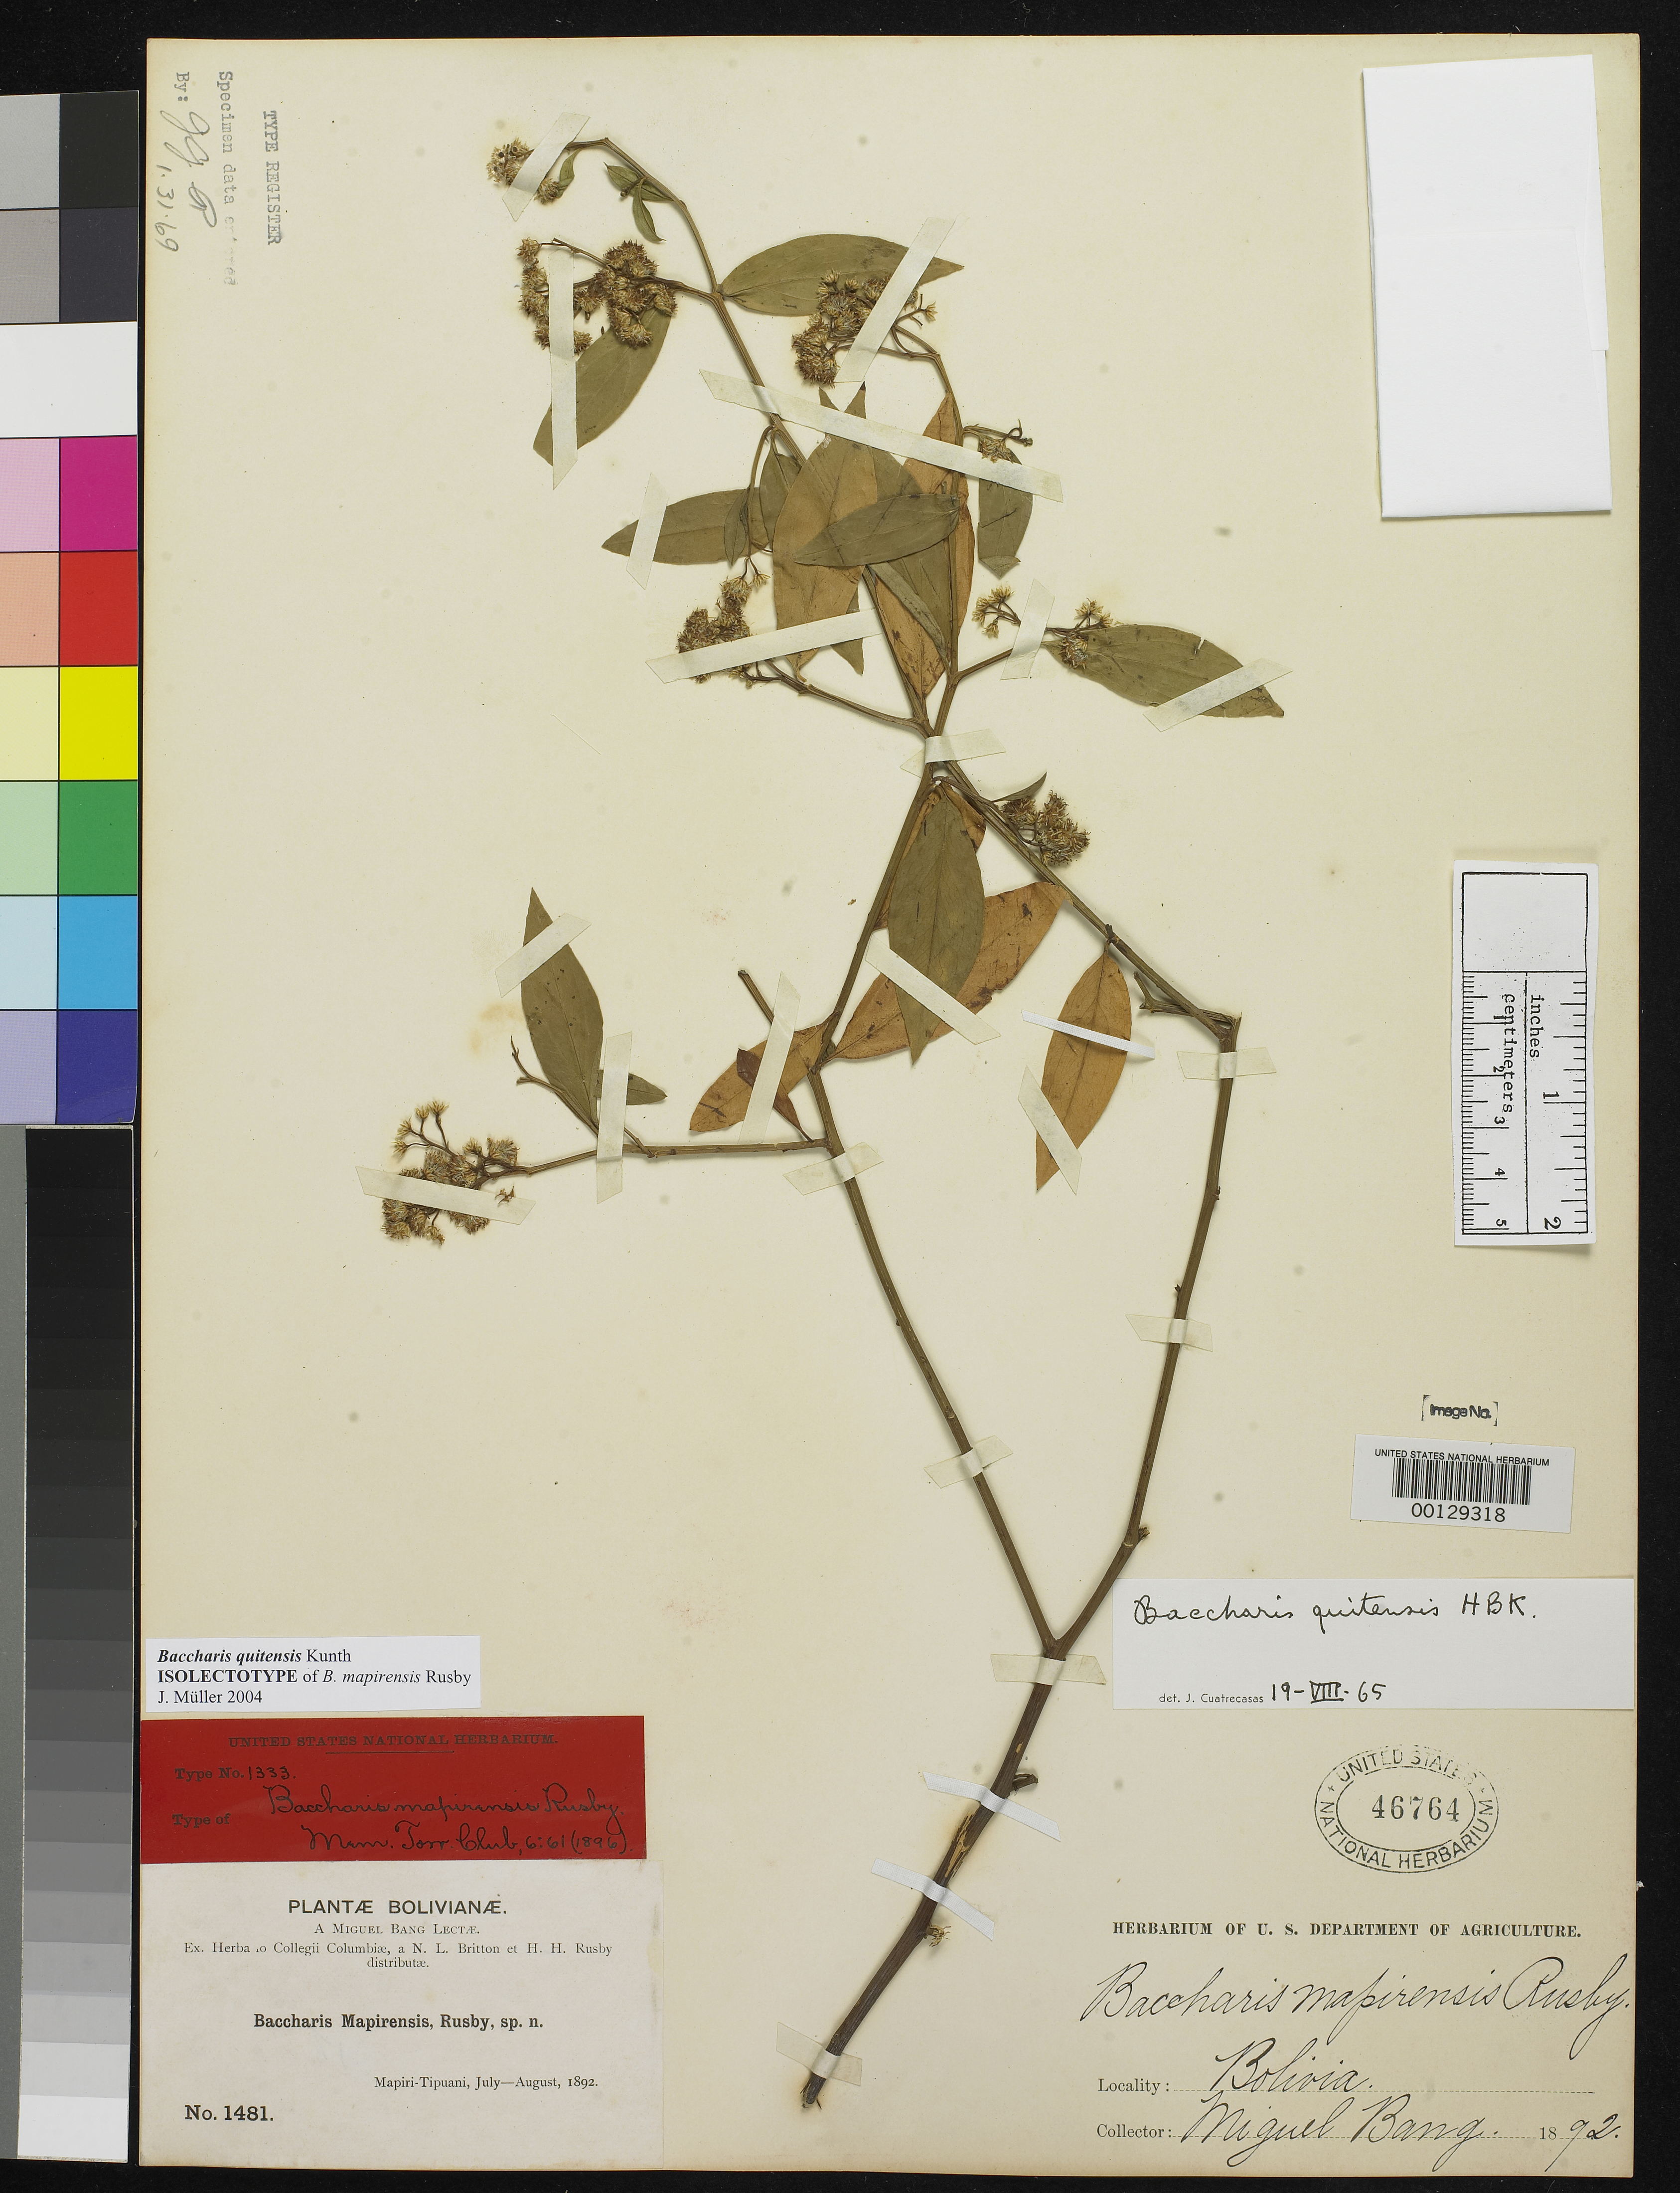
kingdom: Plantae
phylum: Tracheophyta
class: Magnoliopsida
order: Asterales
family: Asteraceae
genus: Baccharis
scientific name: Baccharis mapirensis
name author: Rusby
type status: Isotype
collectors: M. Bang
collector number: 1481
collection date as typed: July-August, 1892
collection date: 1892-07/1892-08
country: Bolivia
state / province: La Paz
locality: Between Mapiri and Tipuani.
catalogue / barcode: US 46764